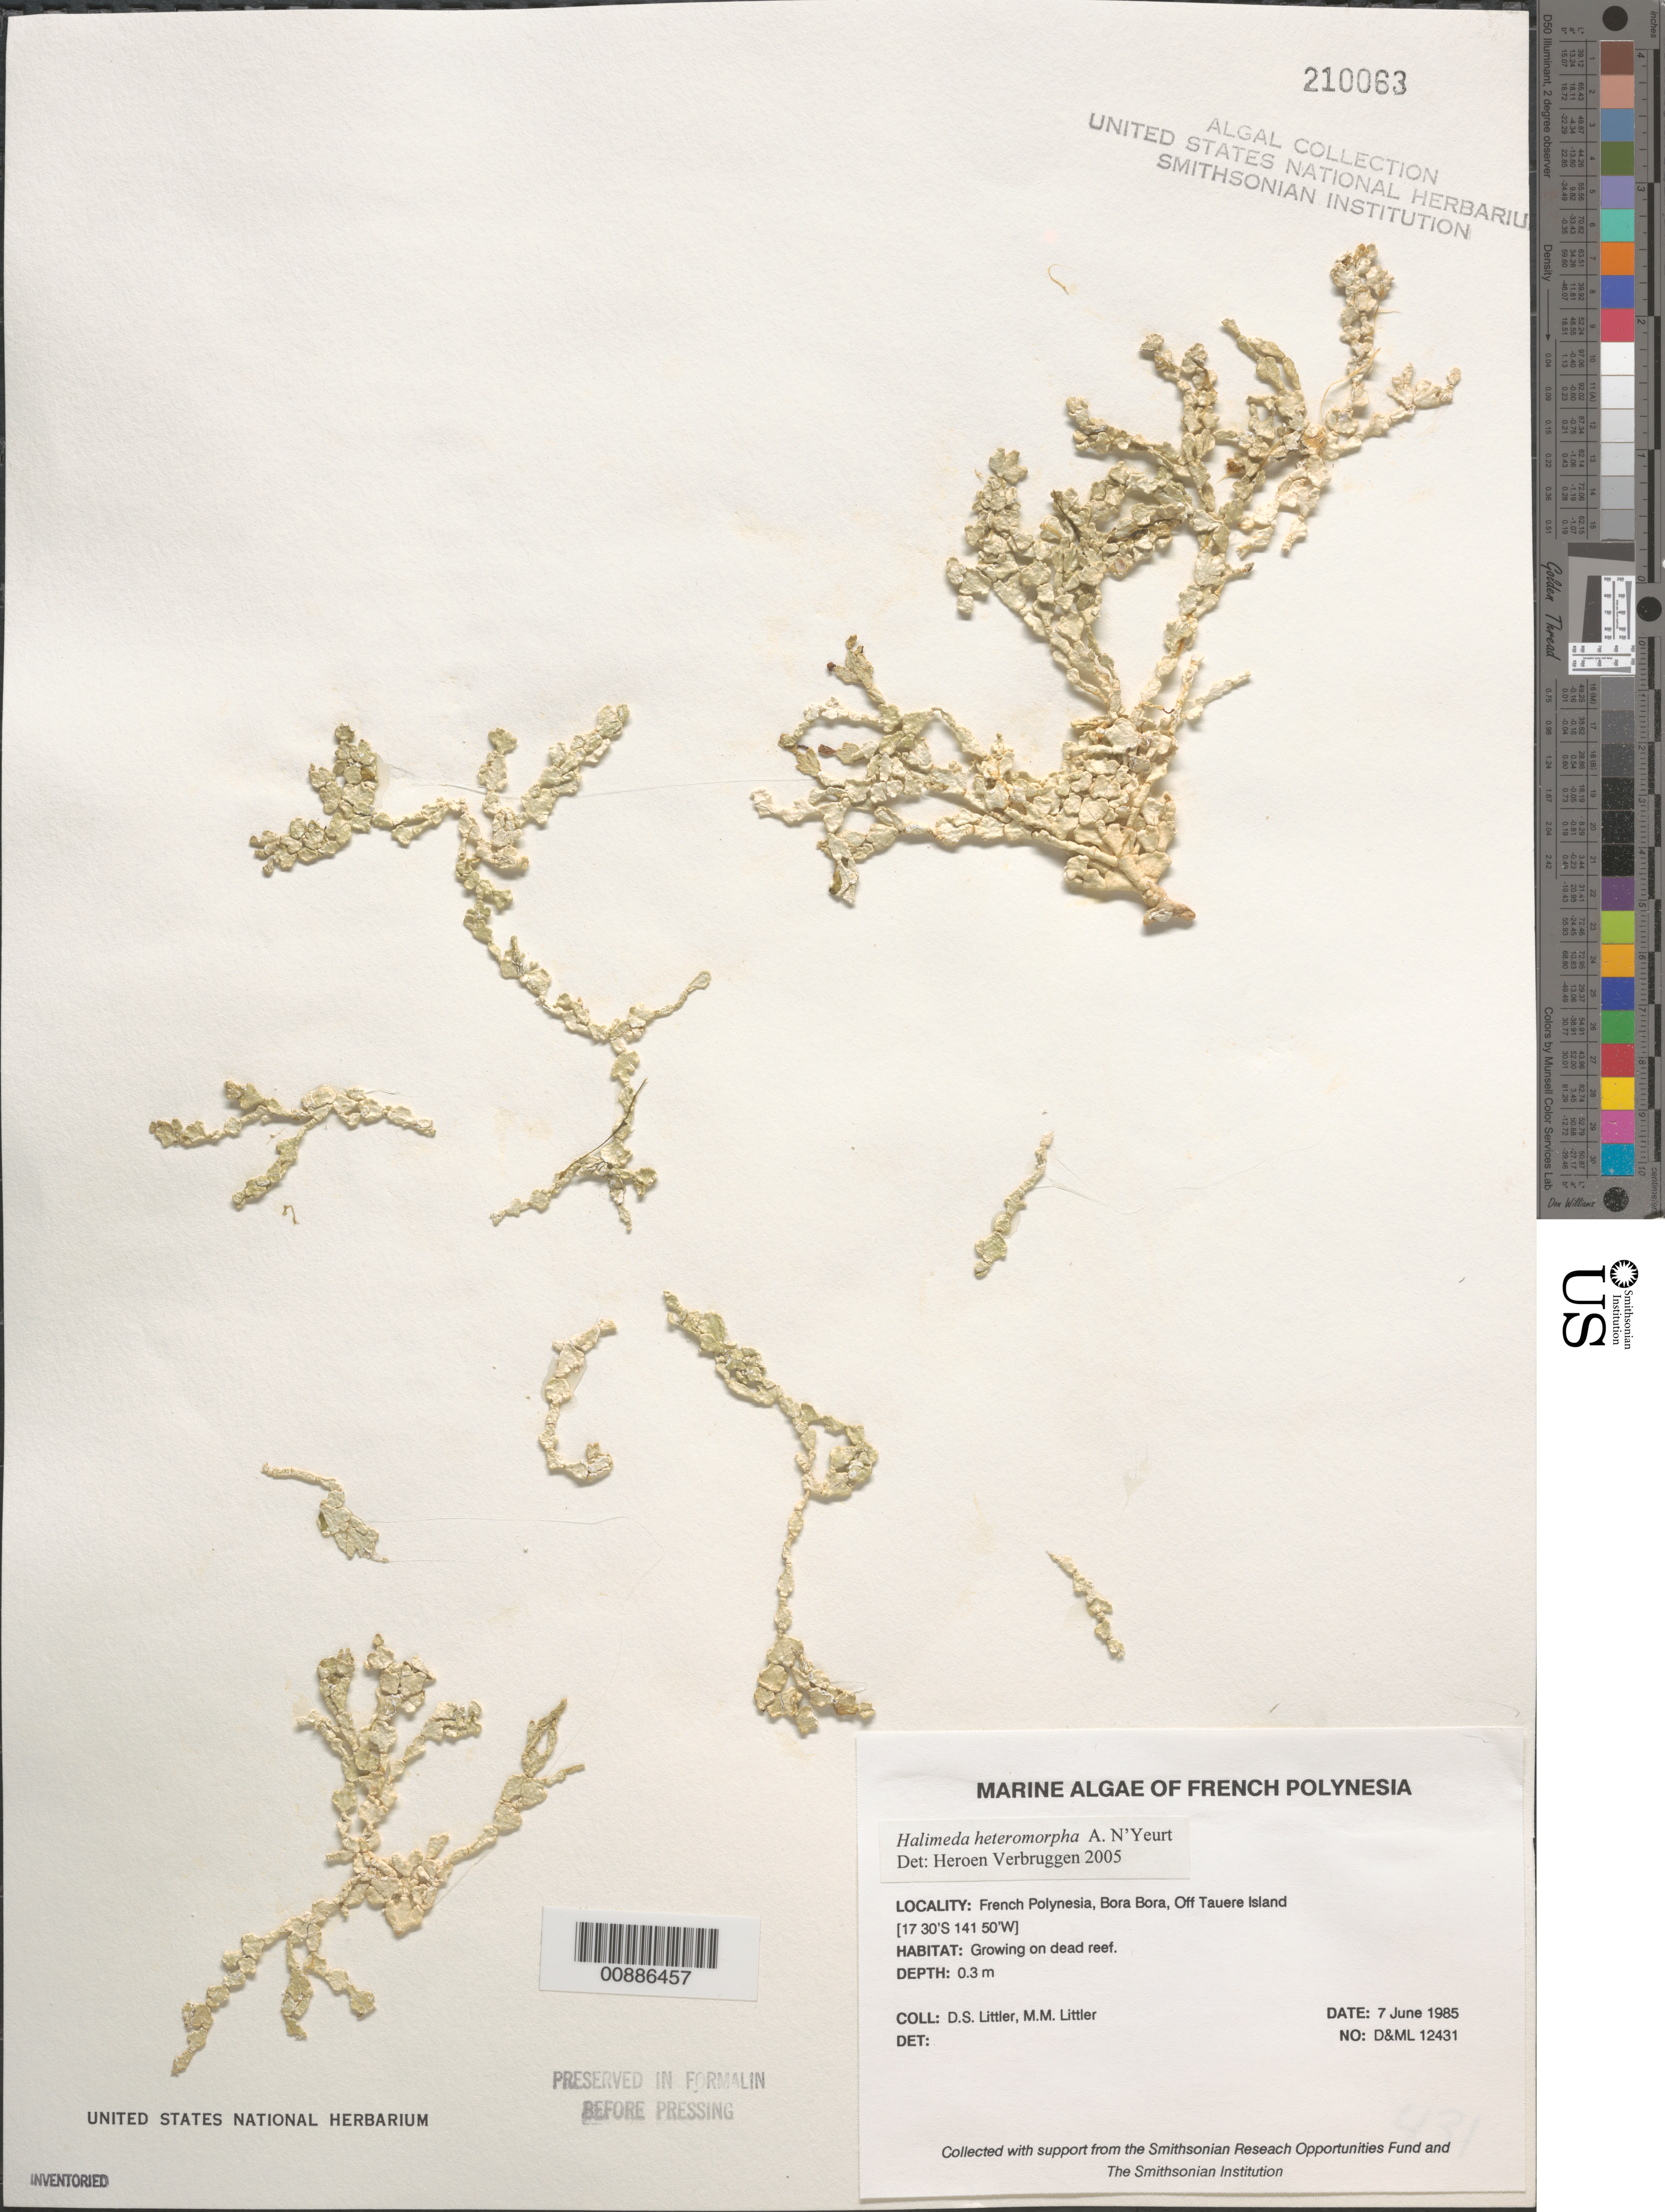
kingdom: Plantae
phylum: Chlorophyta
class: Ulvophyceae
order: Bryopsidales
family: Halimedaceae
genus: Halimeda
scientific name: Halimeda heteromorpha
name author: N'Yeurt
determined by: Verbruggen, H.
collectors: D. S. Littler & M. M. Littler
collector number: D&ML 12431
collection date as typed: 07 Jun 1985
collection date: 1985-06-07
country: French Polynesia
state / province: Iles Sous-le-Vent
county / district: Bora Bora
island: Bora Bora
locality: Off Tauere Island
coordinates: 17 30'S, 141 50'W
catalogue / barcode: US 210063